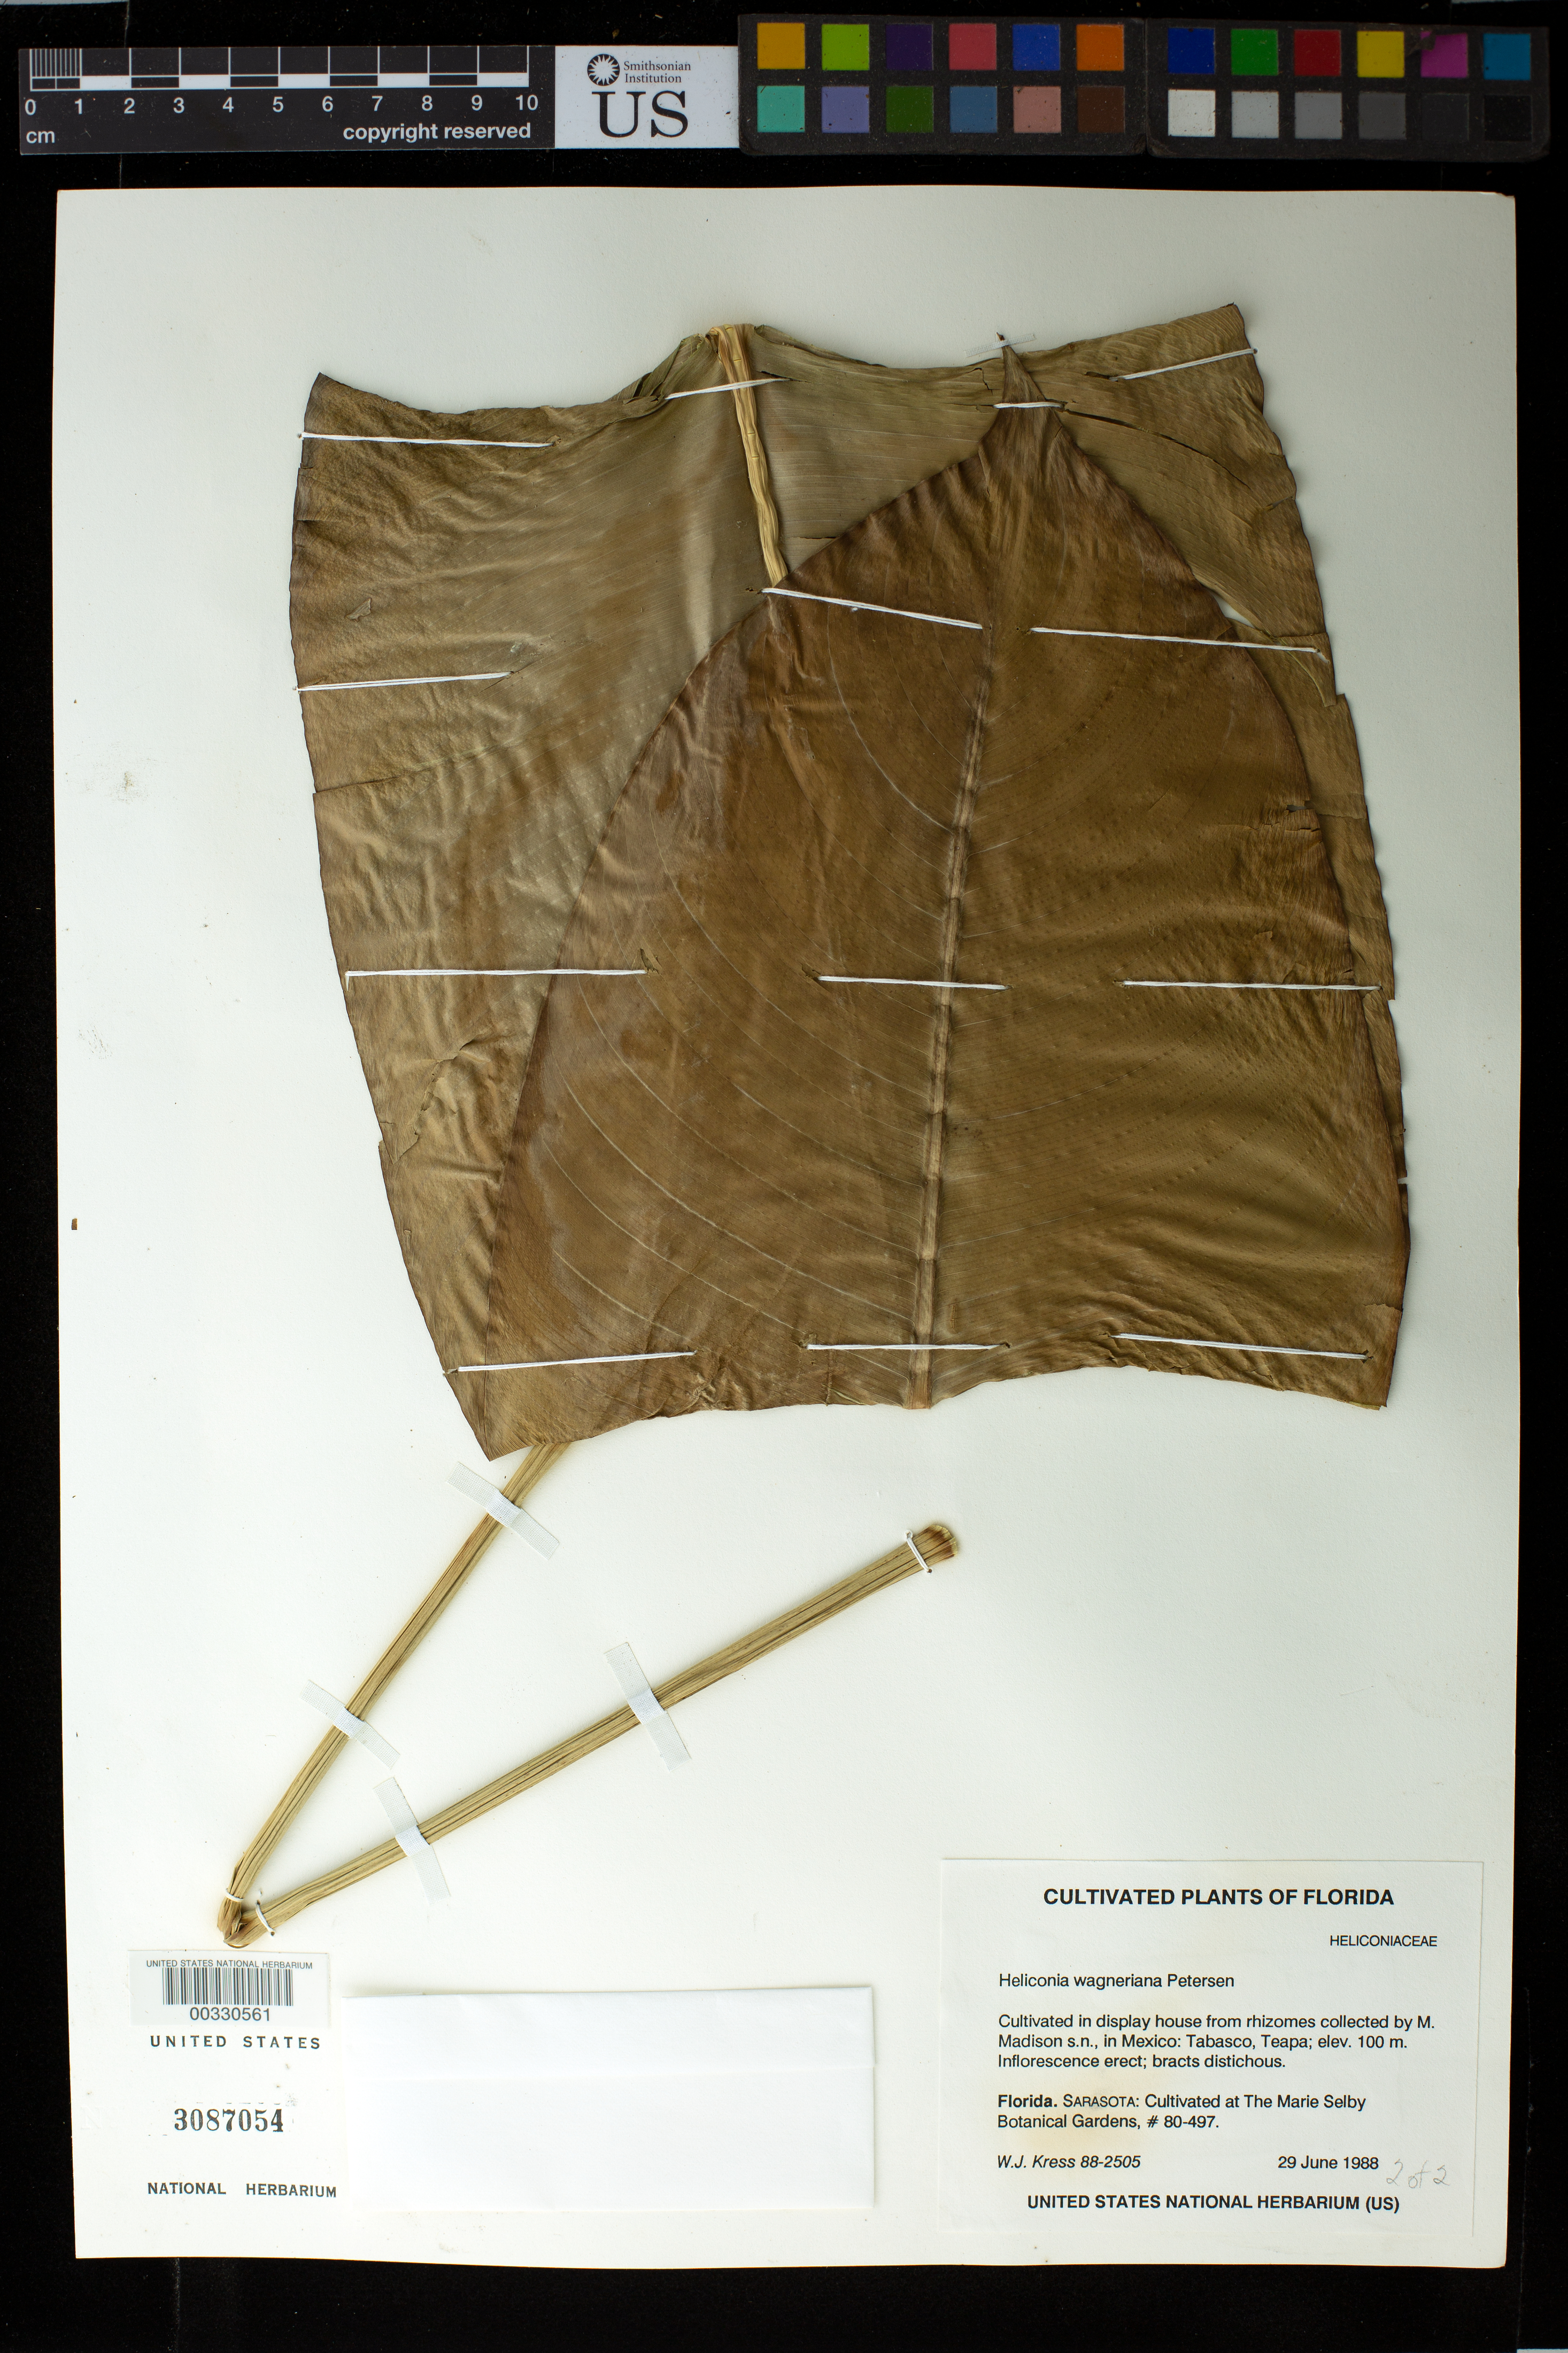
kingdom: Plantae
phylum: Tracheophyta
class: Liliopsida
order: Zingiberales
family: Heliconiaceae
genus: Heliconia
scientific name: Heliconia wagneriana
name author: Petersen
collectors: W. J. Kress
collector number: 88-2505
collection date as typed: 29 Jun 1988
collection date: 1988-06-29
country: Mexico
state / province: Tabasco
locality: Teapa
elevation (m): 100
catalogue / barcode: US 3087054